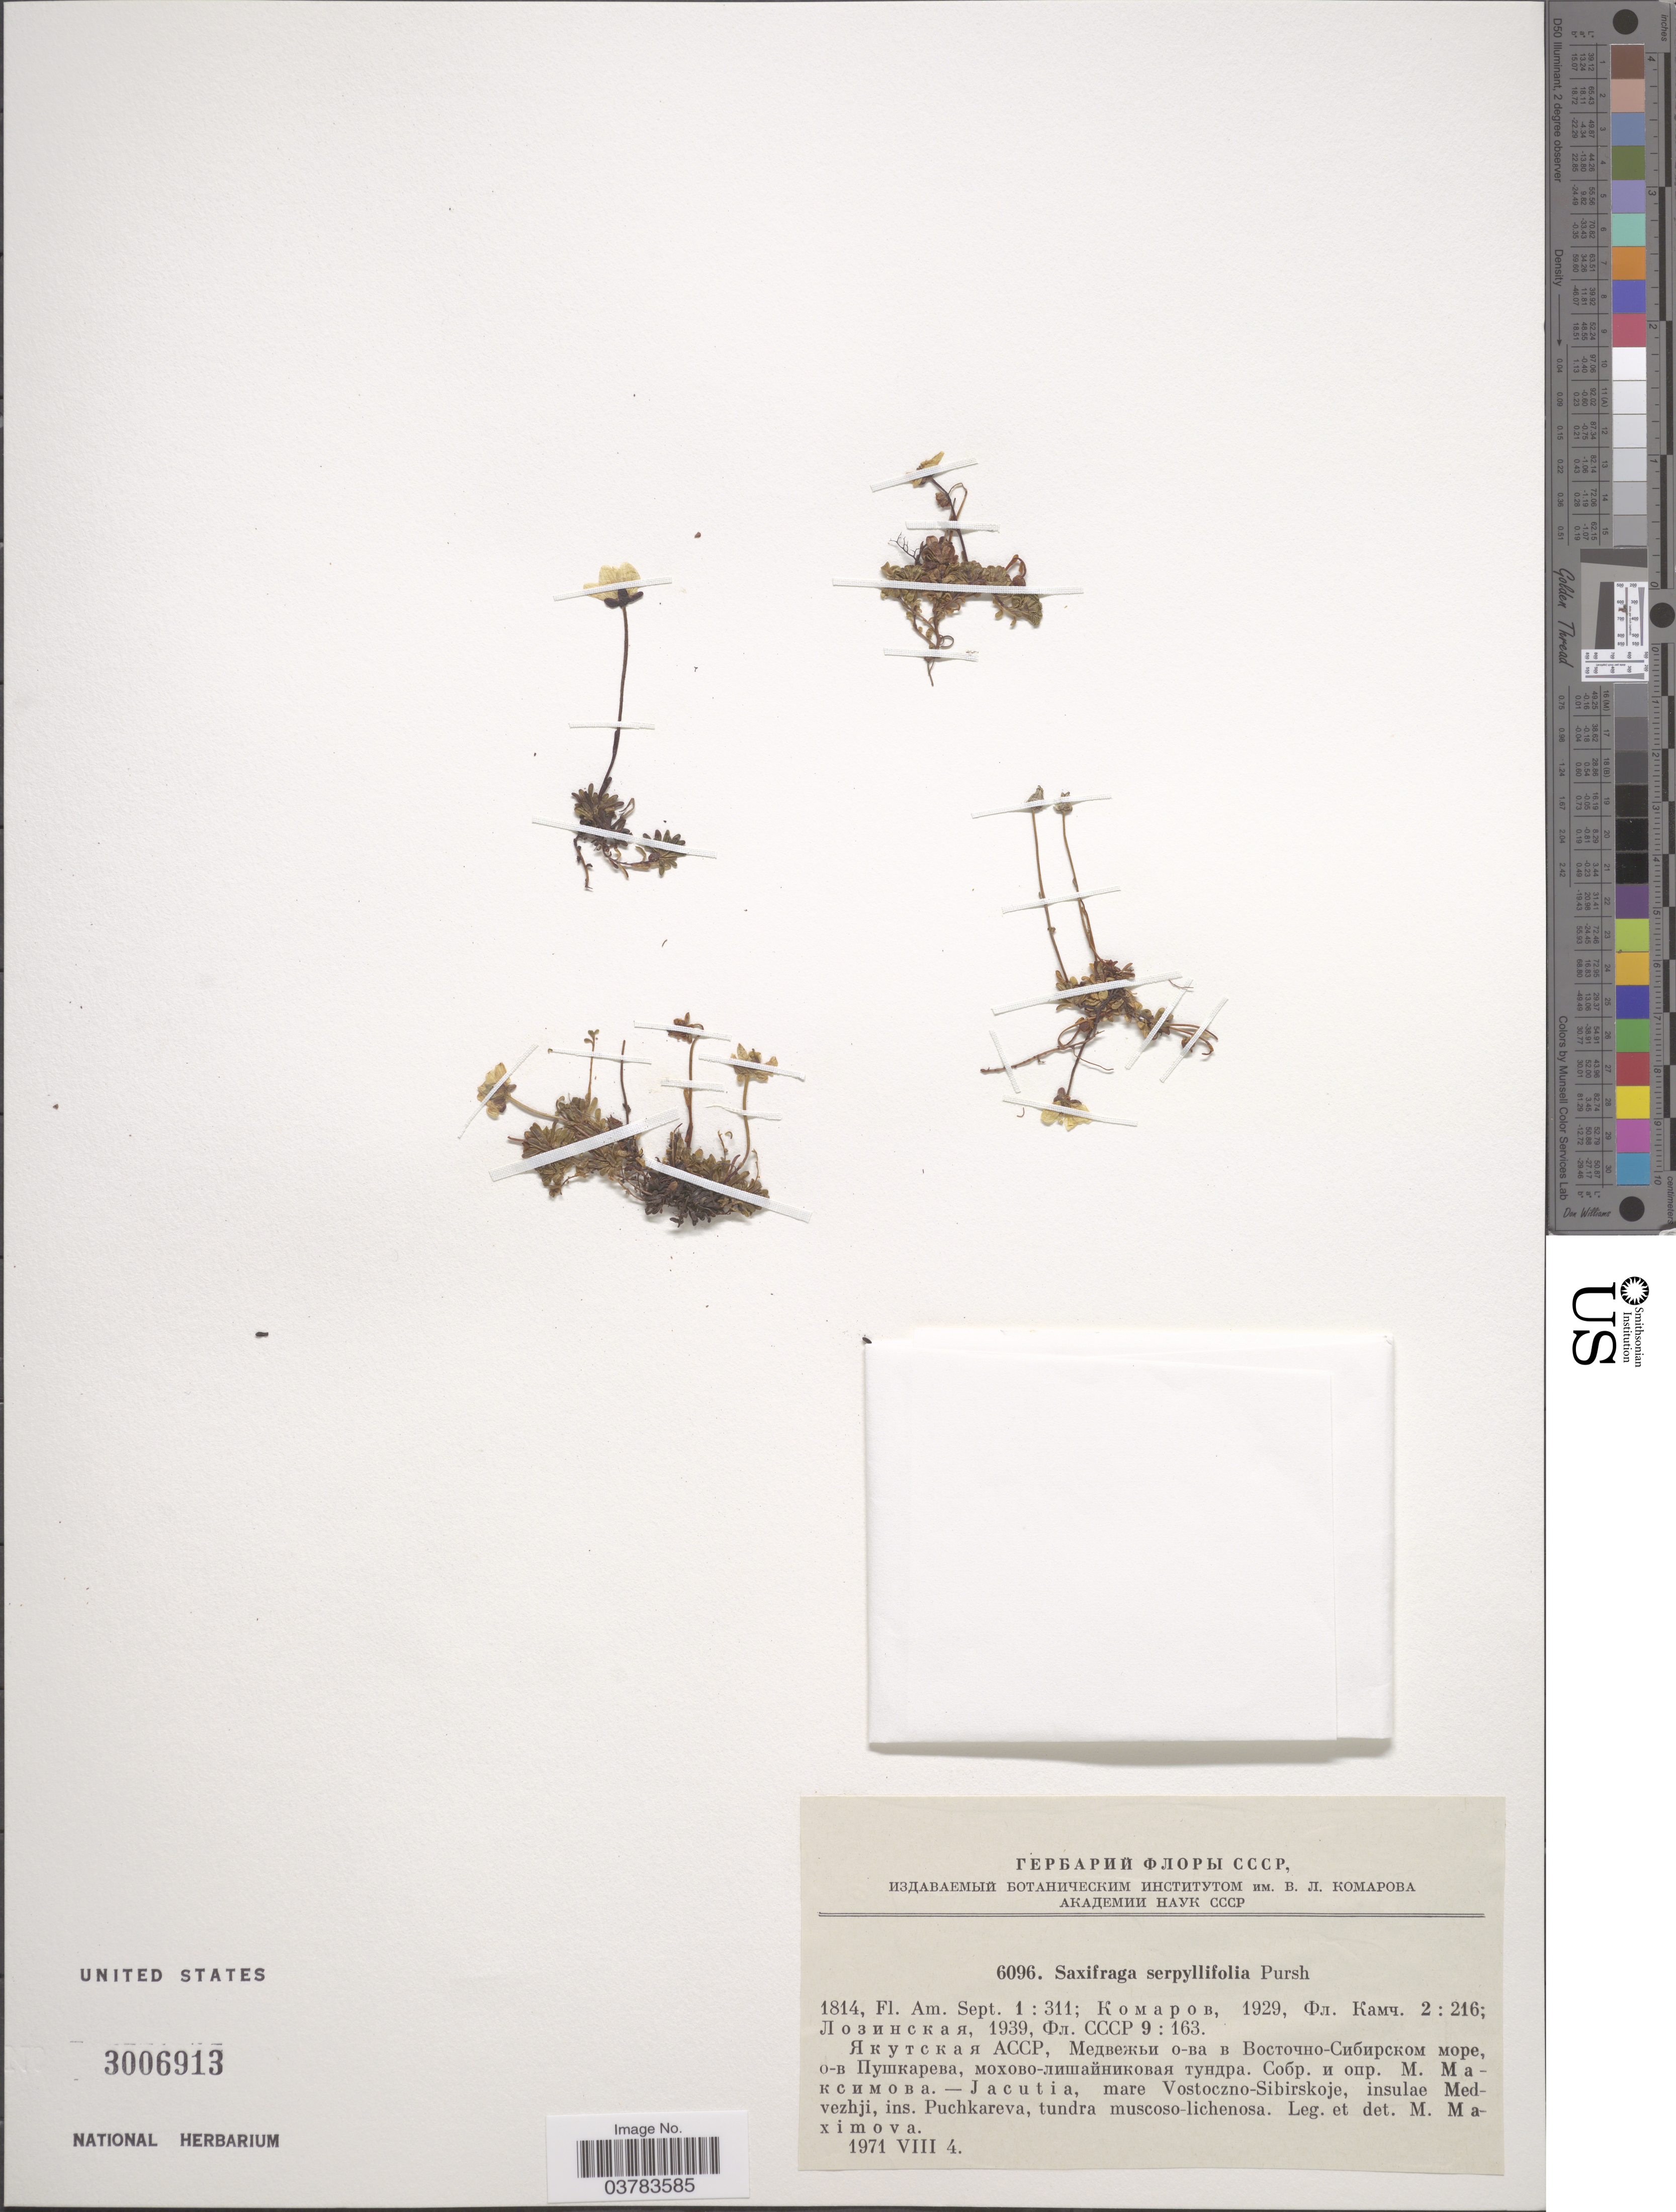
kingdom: Plantae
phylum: Tracheophyta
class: Magnoliopsida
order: Saxifragales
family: Saxifragaceae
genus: Saxifraga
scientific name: Saxifraga serpyllifolia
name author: Pursh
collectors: M. Maximova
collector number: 6096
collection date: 1971-08-04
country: Russian Federation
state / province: Sakha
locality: Jacutia, mare Vostoczno-Sibirskoje, insulae Medvezhji, ins. Puchkareva, tundra muscoso-lichenosa.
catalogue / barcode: US 3006913